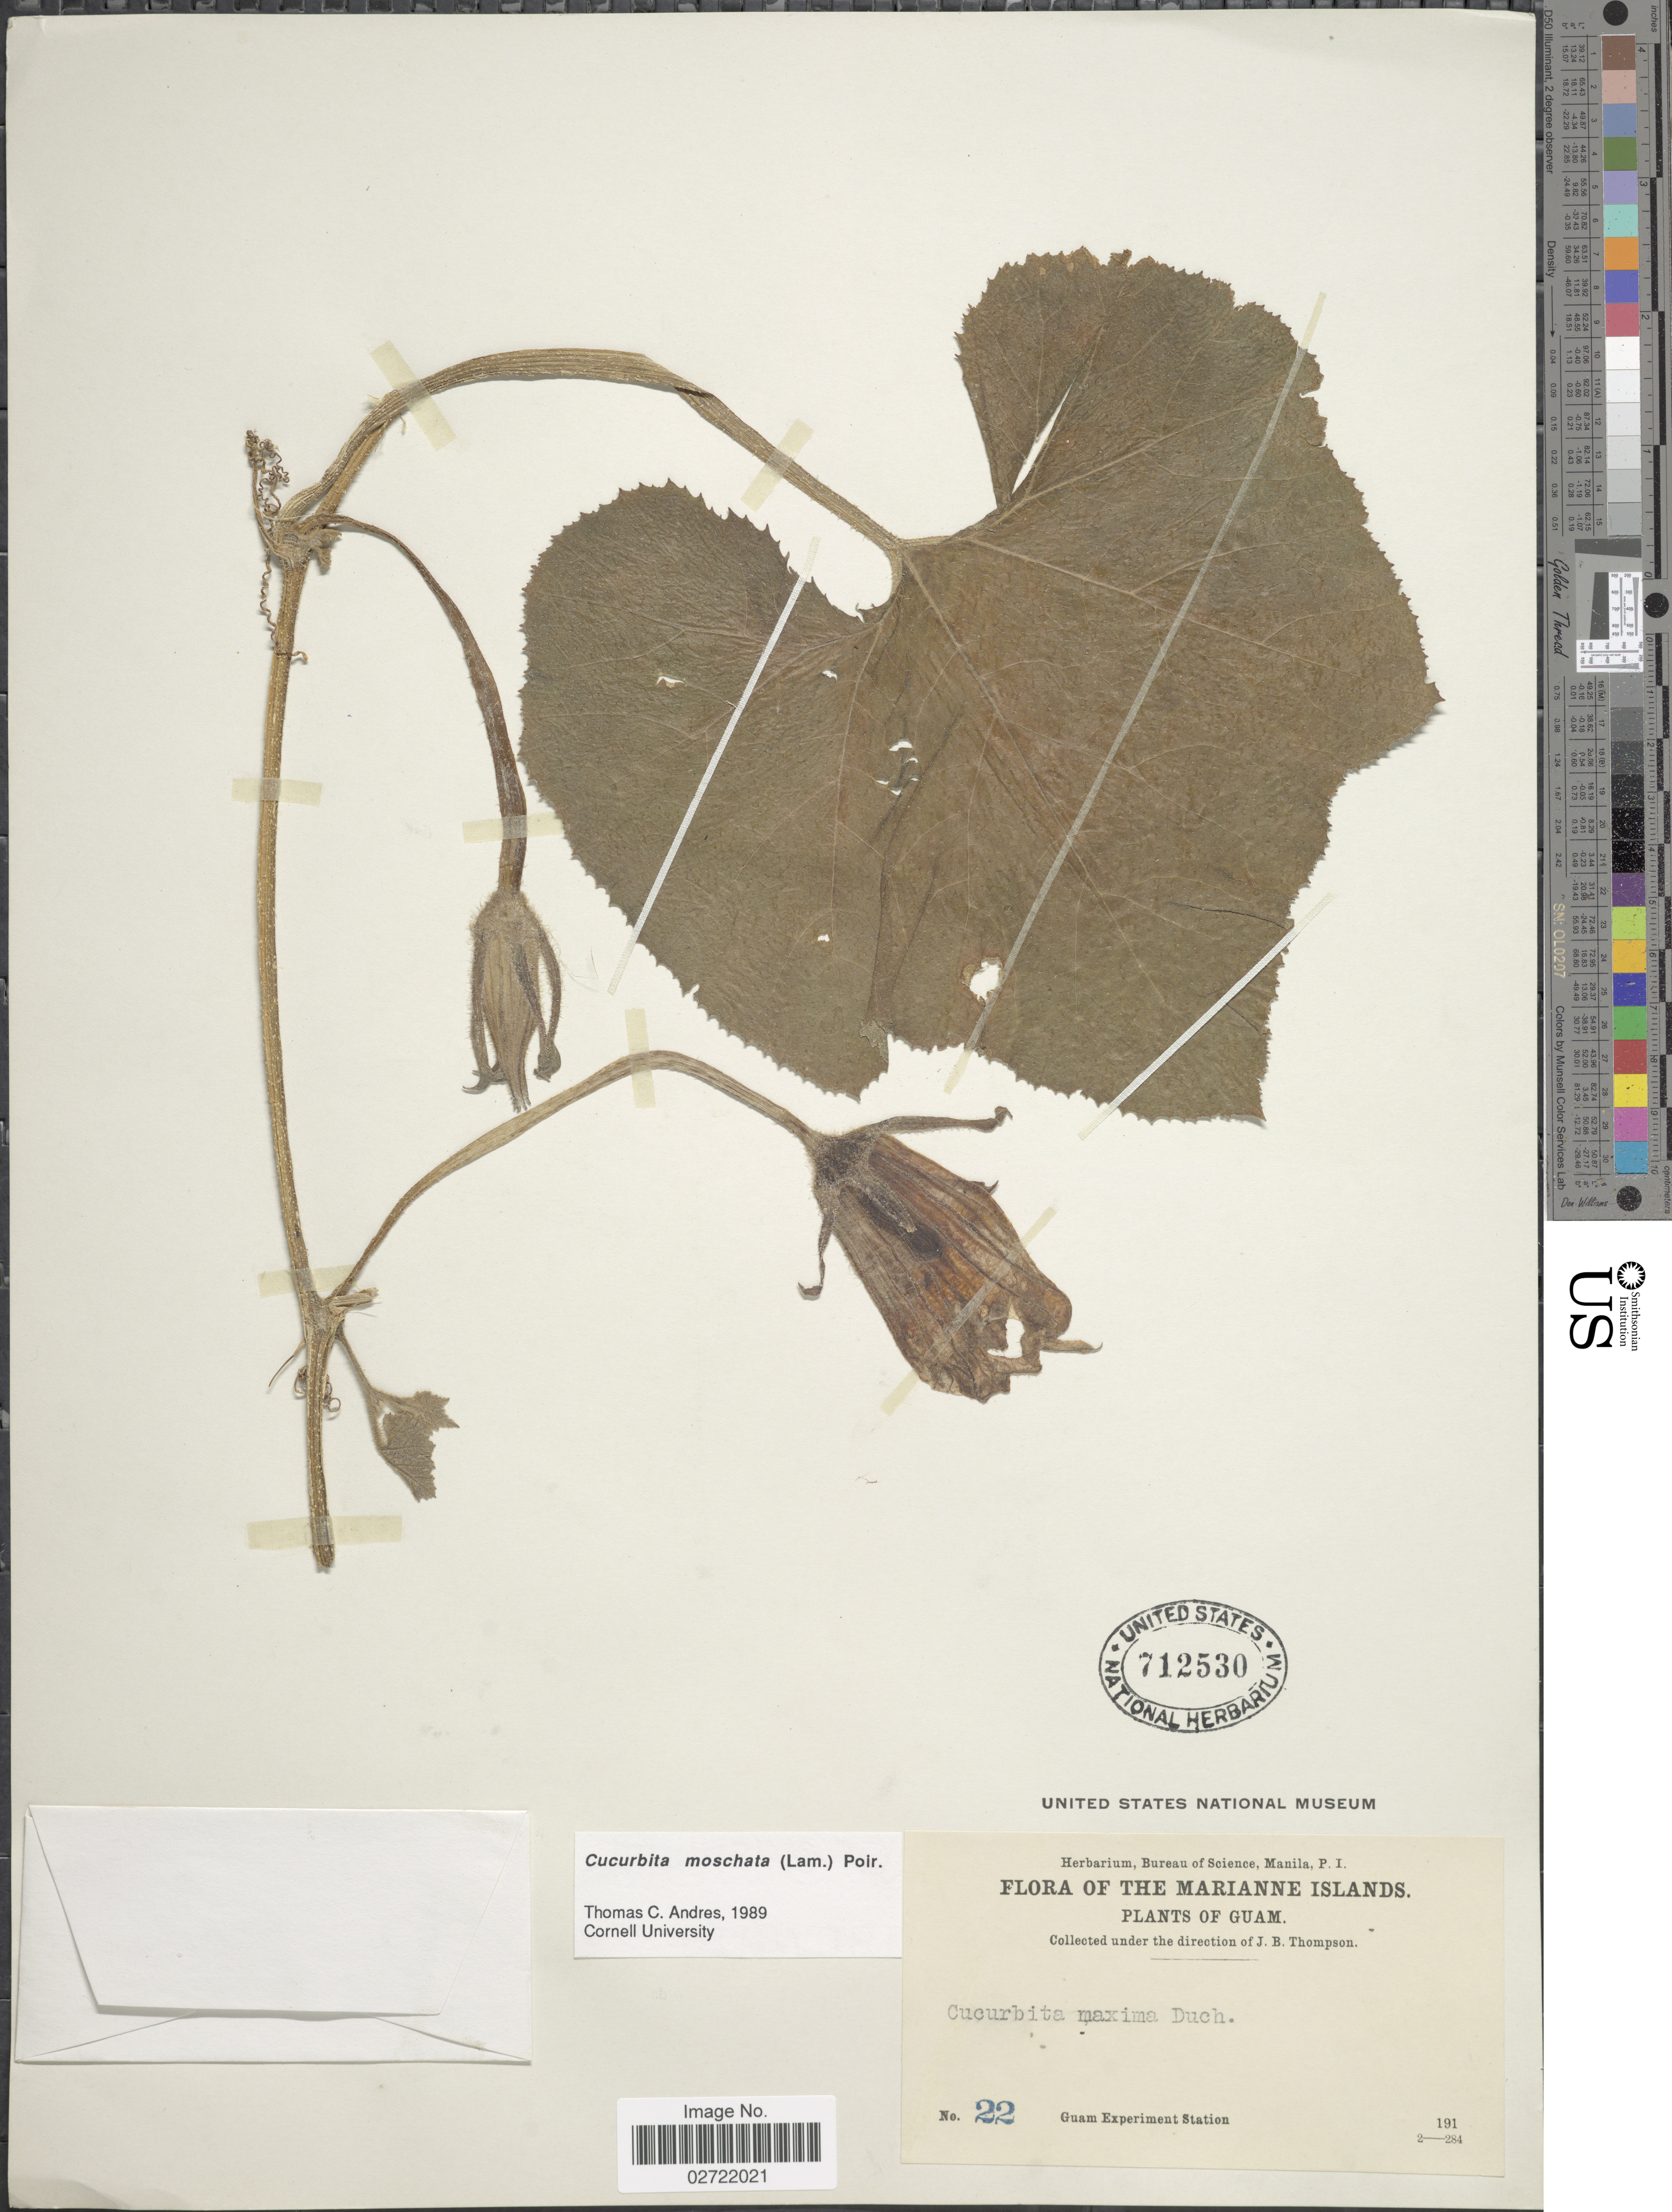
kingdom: Plantae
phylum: Tracheophyta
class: Magnoliopsida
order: Cucurbitales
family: Cucurbitaceae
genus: Cucurbita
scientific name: Cucurbita moschata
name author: (Duch.) Poir.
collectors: Guam Exp. Sta.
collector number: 22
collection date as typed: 191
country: Guam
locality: The Mariane Islands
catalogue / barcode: US 712530